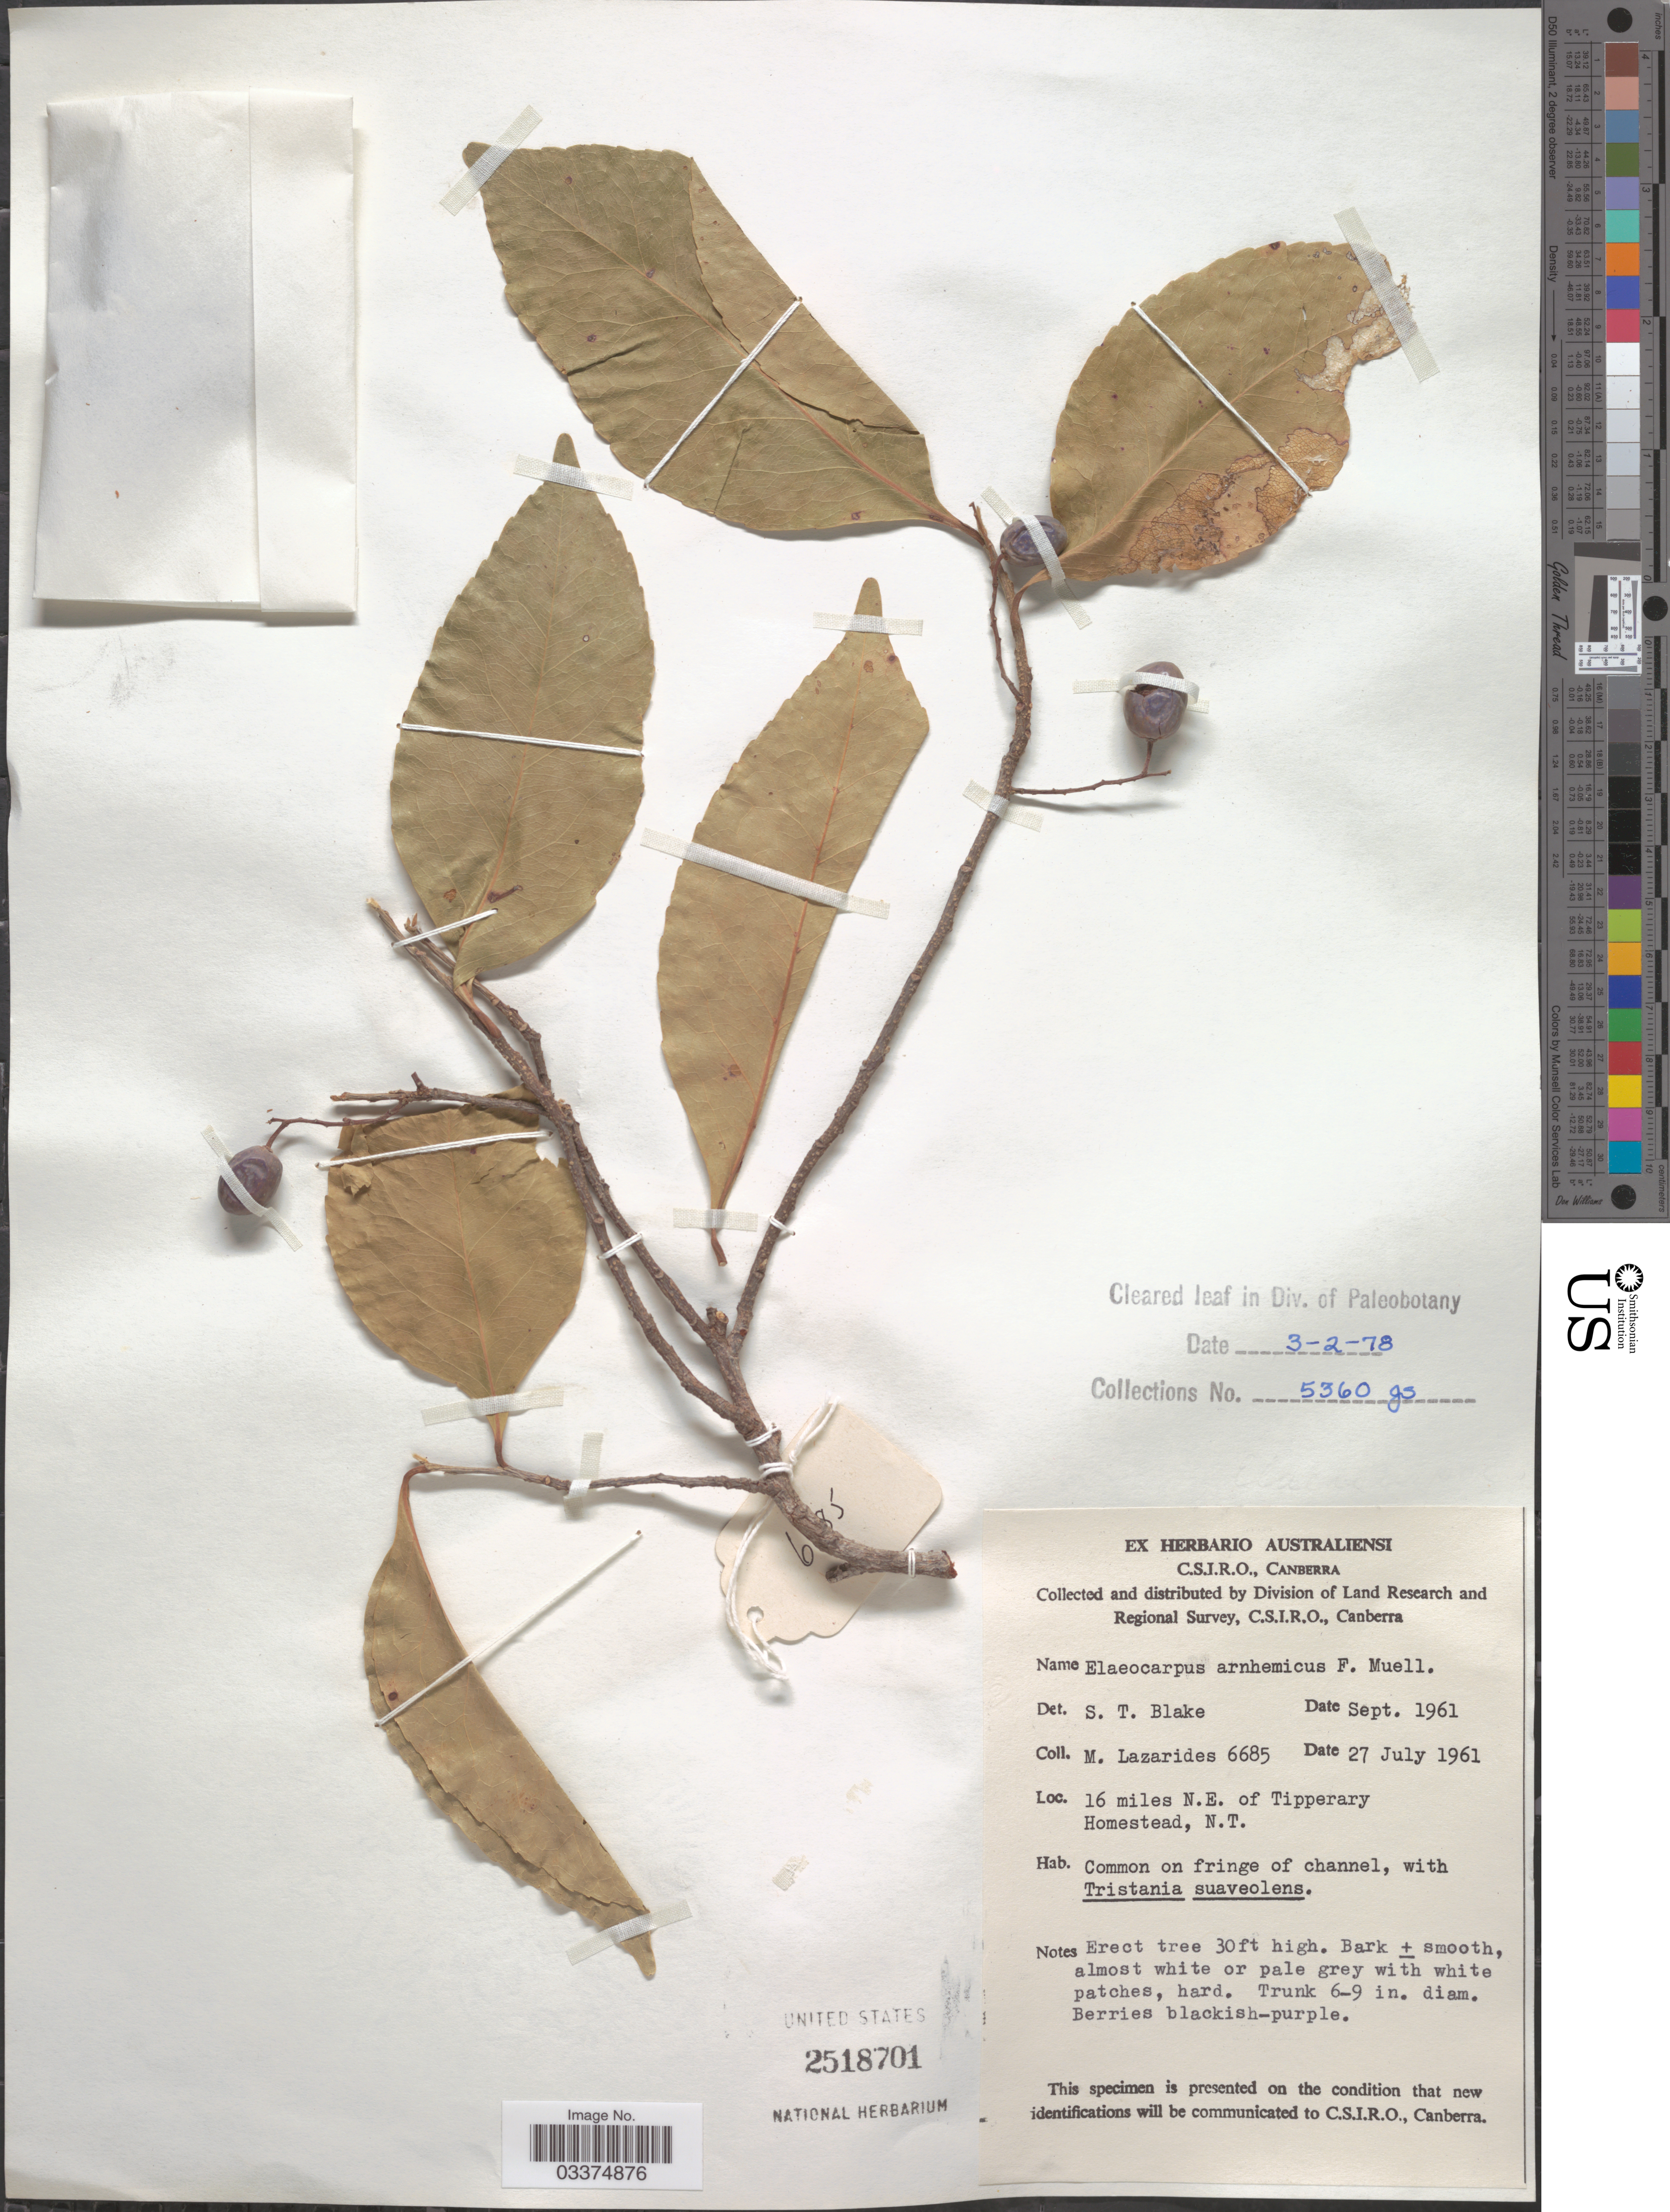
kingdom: Plantae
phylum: Tracheophyta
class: Magnoliopsida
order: Oxalidales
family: Elaeocarpaceae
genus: Elaeocarpus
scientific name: Elaeocarpus arnhemicus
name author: F. Muell.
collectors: M. Lazarides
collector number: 6685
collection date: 1961-07-27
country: Australia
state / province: Northern Territory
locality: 16 miles N.E. of Tipperary Homestead.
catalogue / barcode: US 2518701